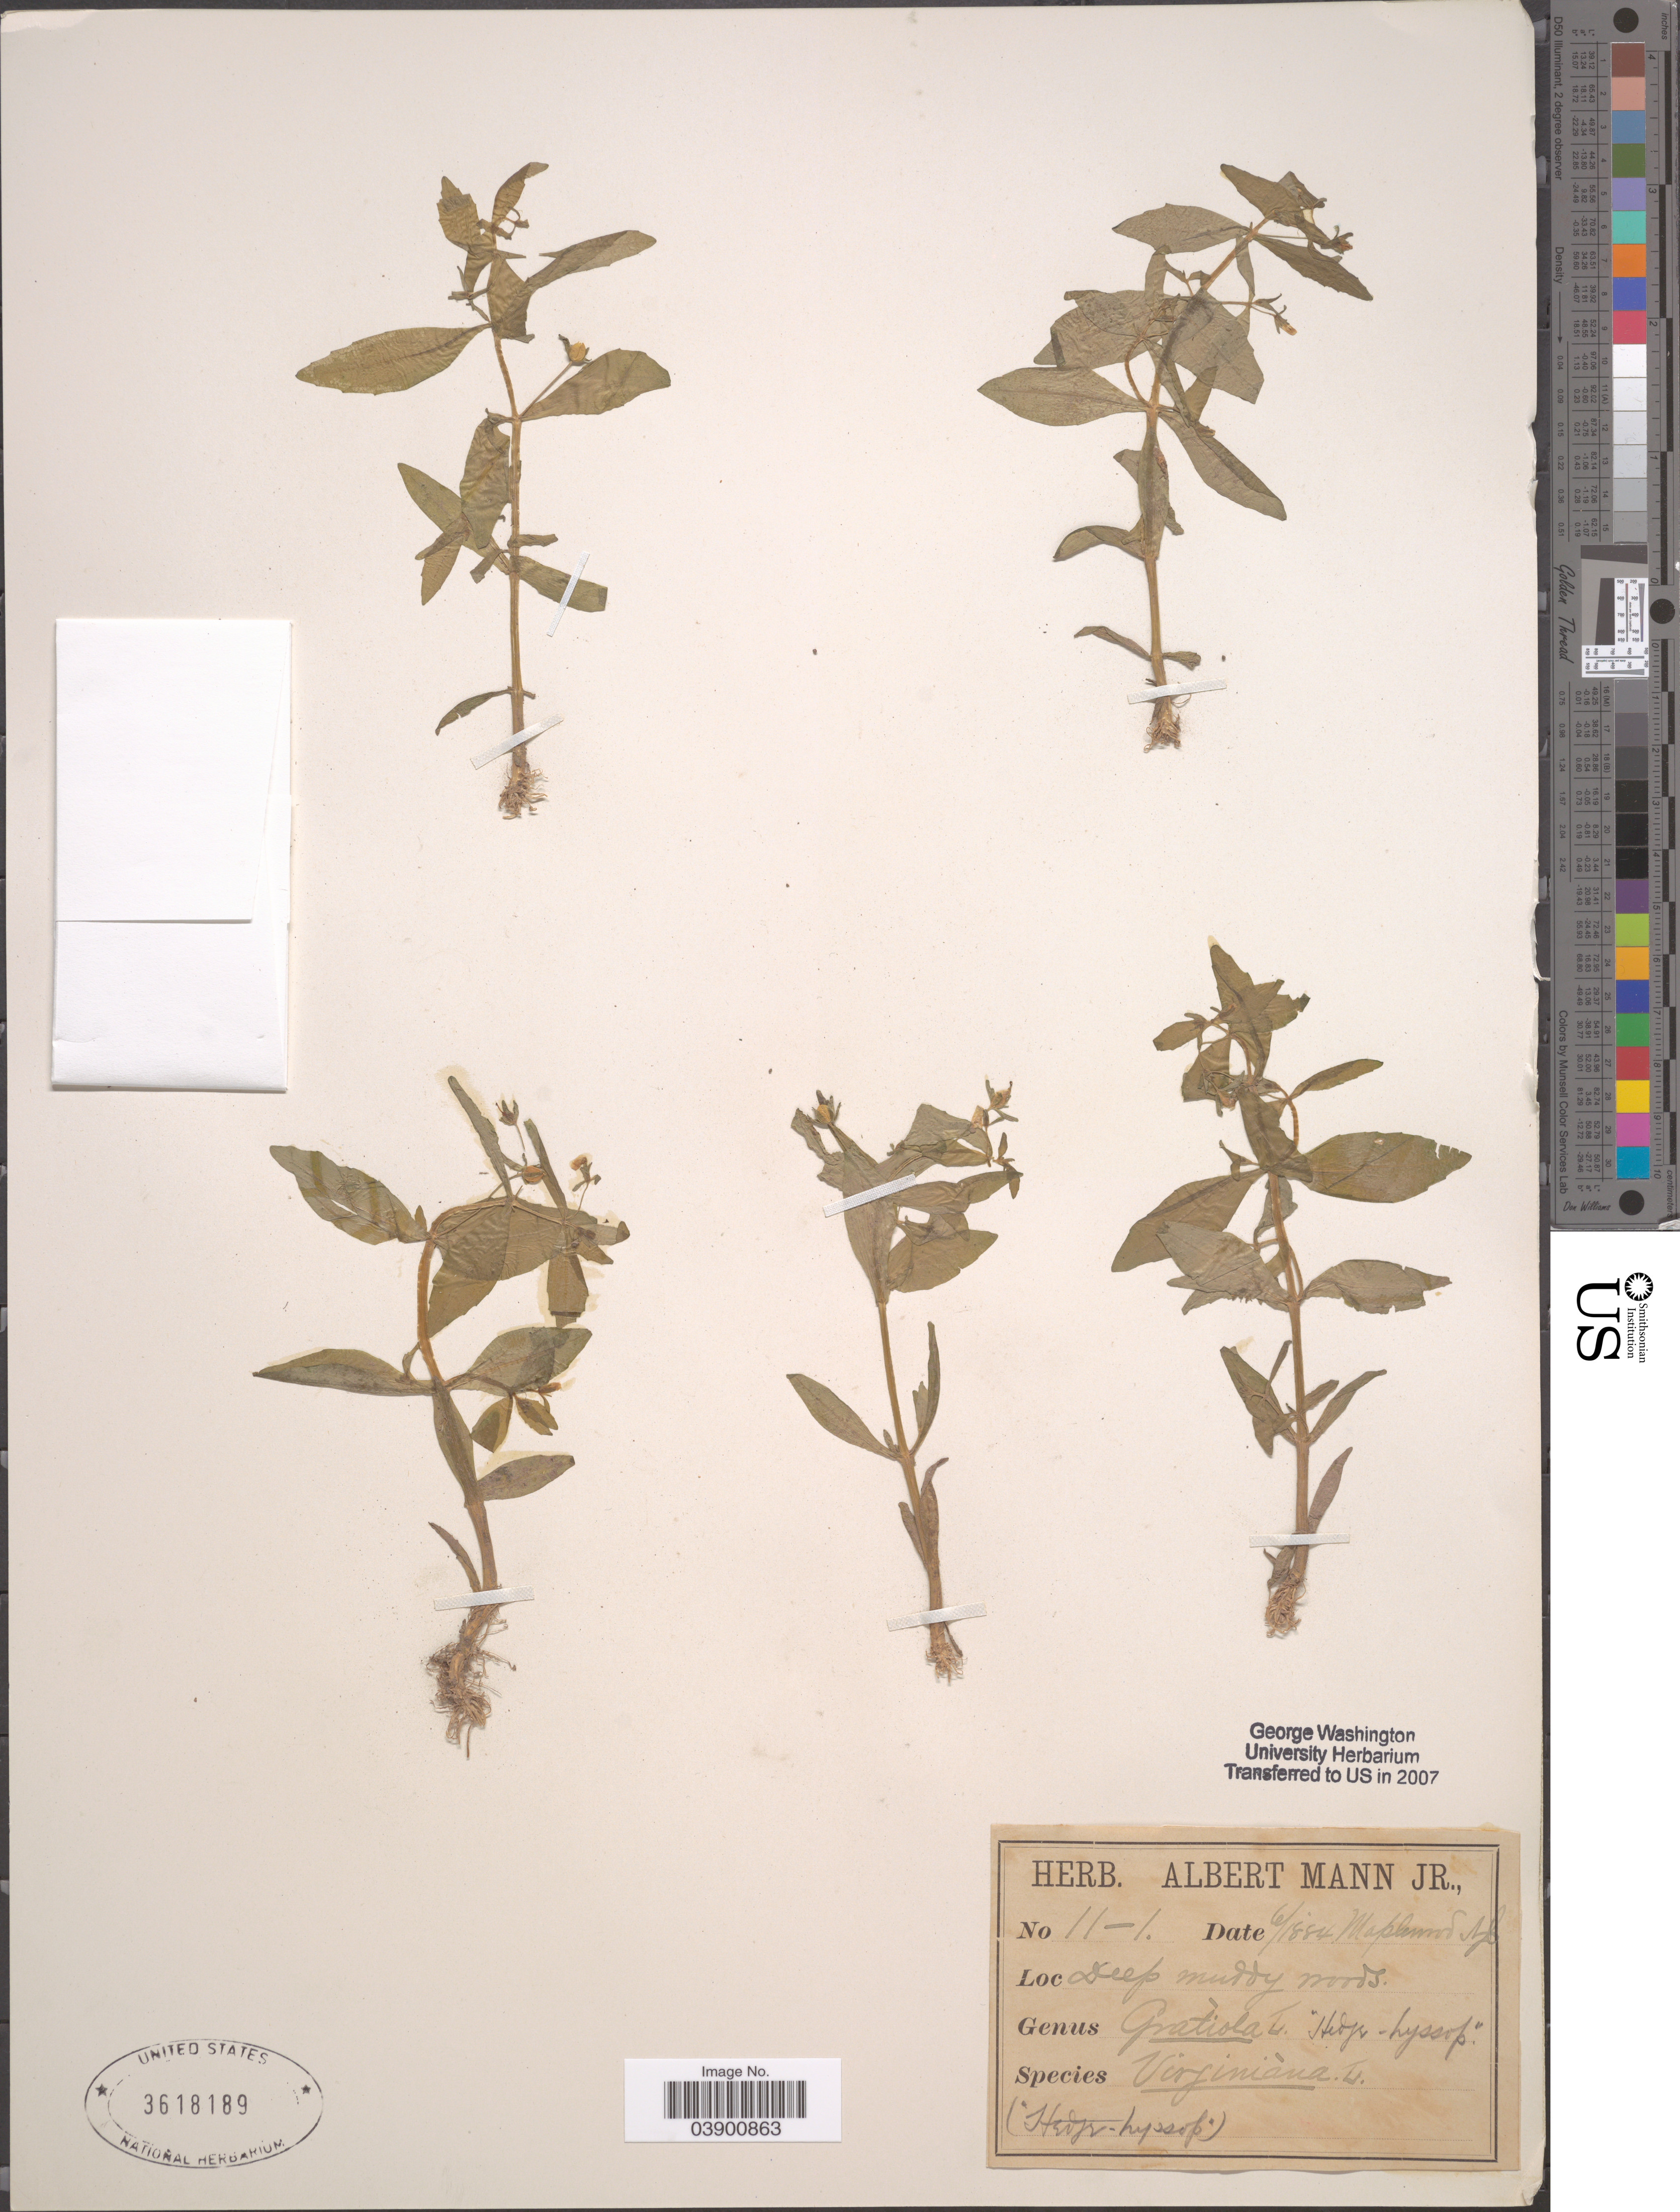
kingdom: Plantae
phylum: Tracheophyta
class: Magnoliopsida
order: Lamiales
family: Plantaginaceae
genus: Gratiola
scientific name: Gratiola virginiana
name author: L.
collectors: Ex herb. Albert Mann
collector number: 11-1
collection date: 1884-06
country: United States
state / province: New Jersey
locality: Maplewood.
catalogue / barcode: US 3618189